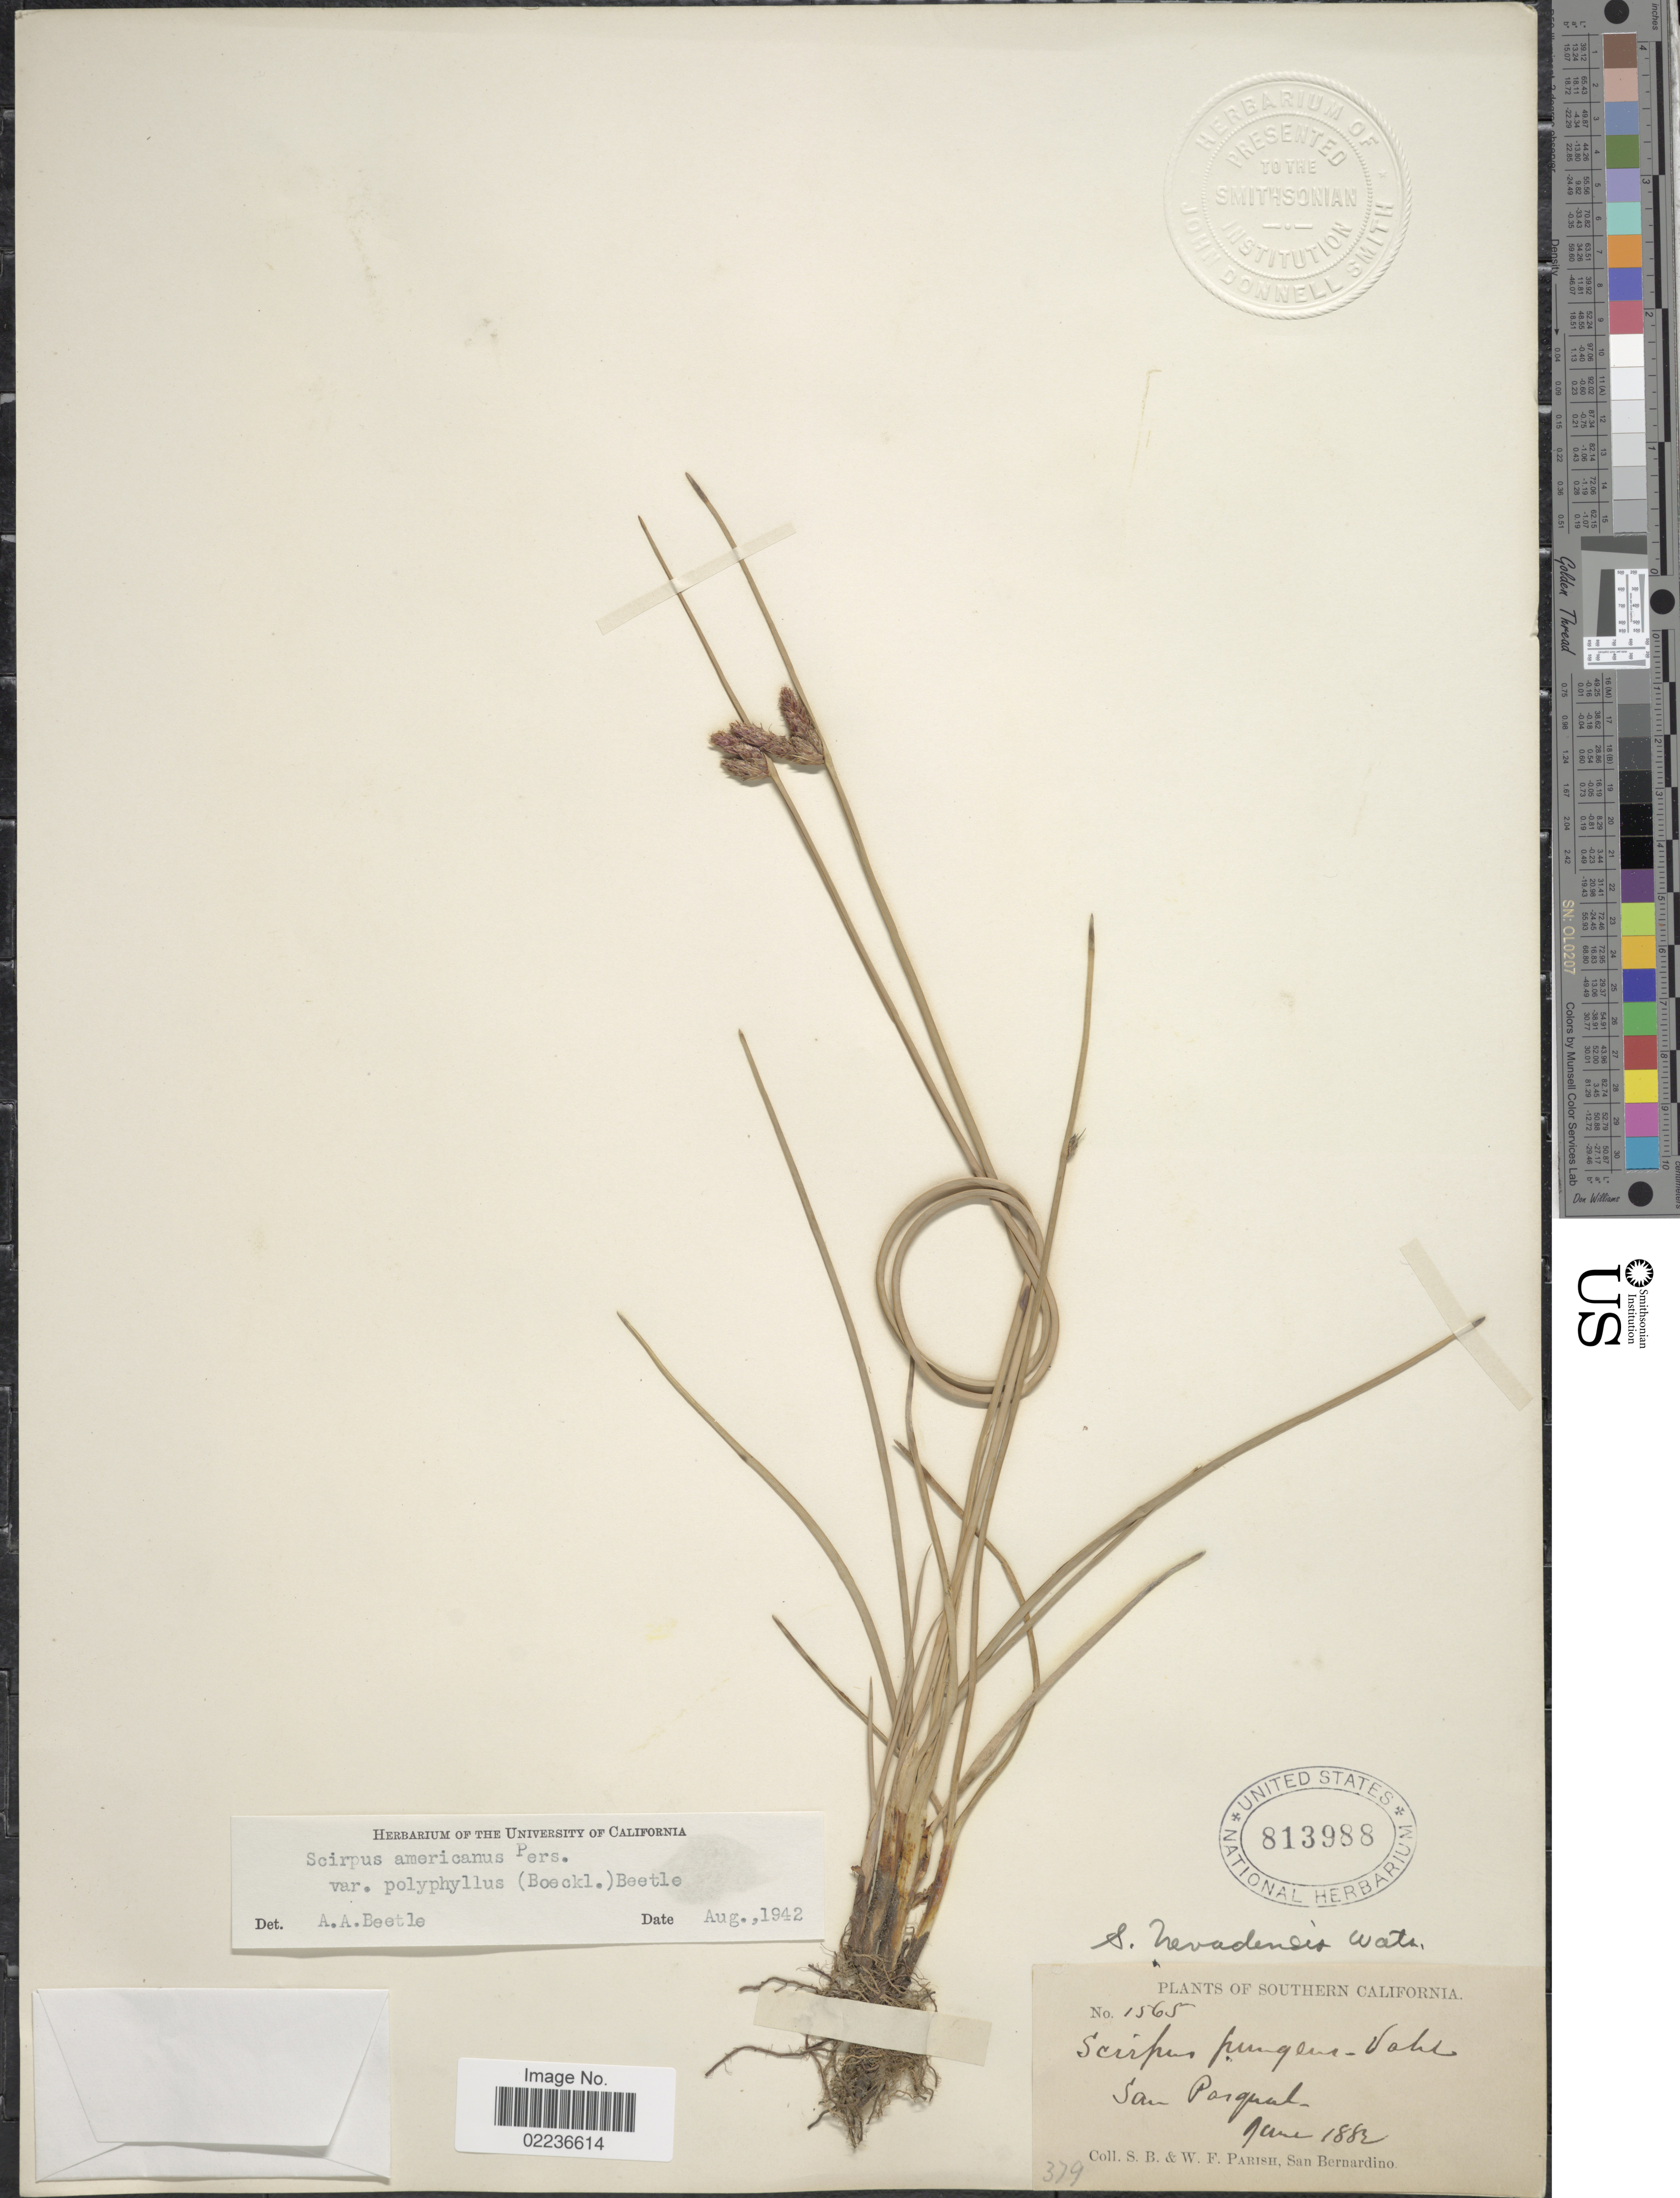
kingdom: Plantae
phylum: Tracheophyta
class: Liliopsida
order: Poales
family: Cyperaceae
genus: Schoenoplectus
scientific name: Schoenoplectus pungens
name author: (Vahl) Palla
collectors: S. B. Parish & W. F. Parish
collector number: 1565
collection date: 1882-06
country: United States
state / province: California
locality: Southern California, San Pasqual.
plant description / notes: Corrected "San Paiquata" to "San Pasqual."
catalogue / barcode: US 813988